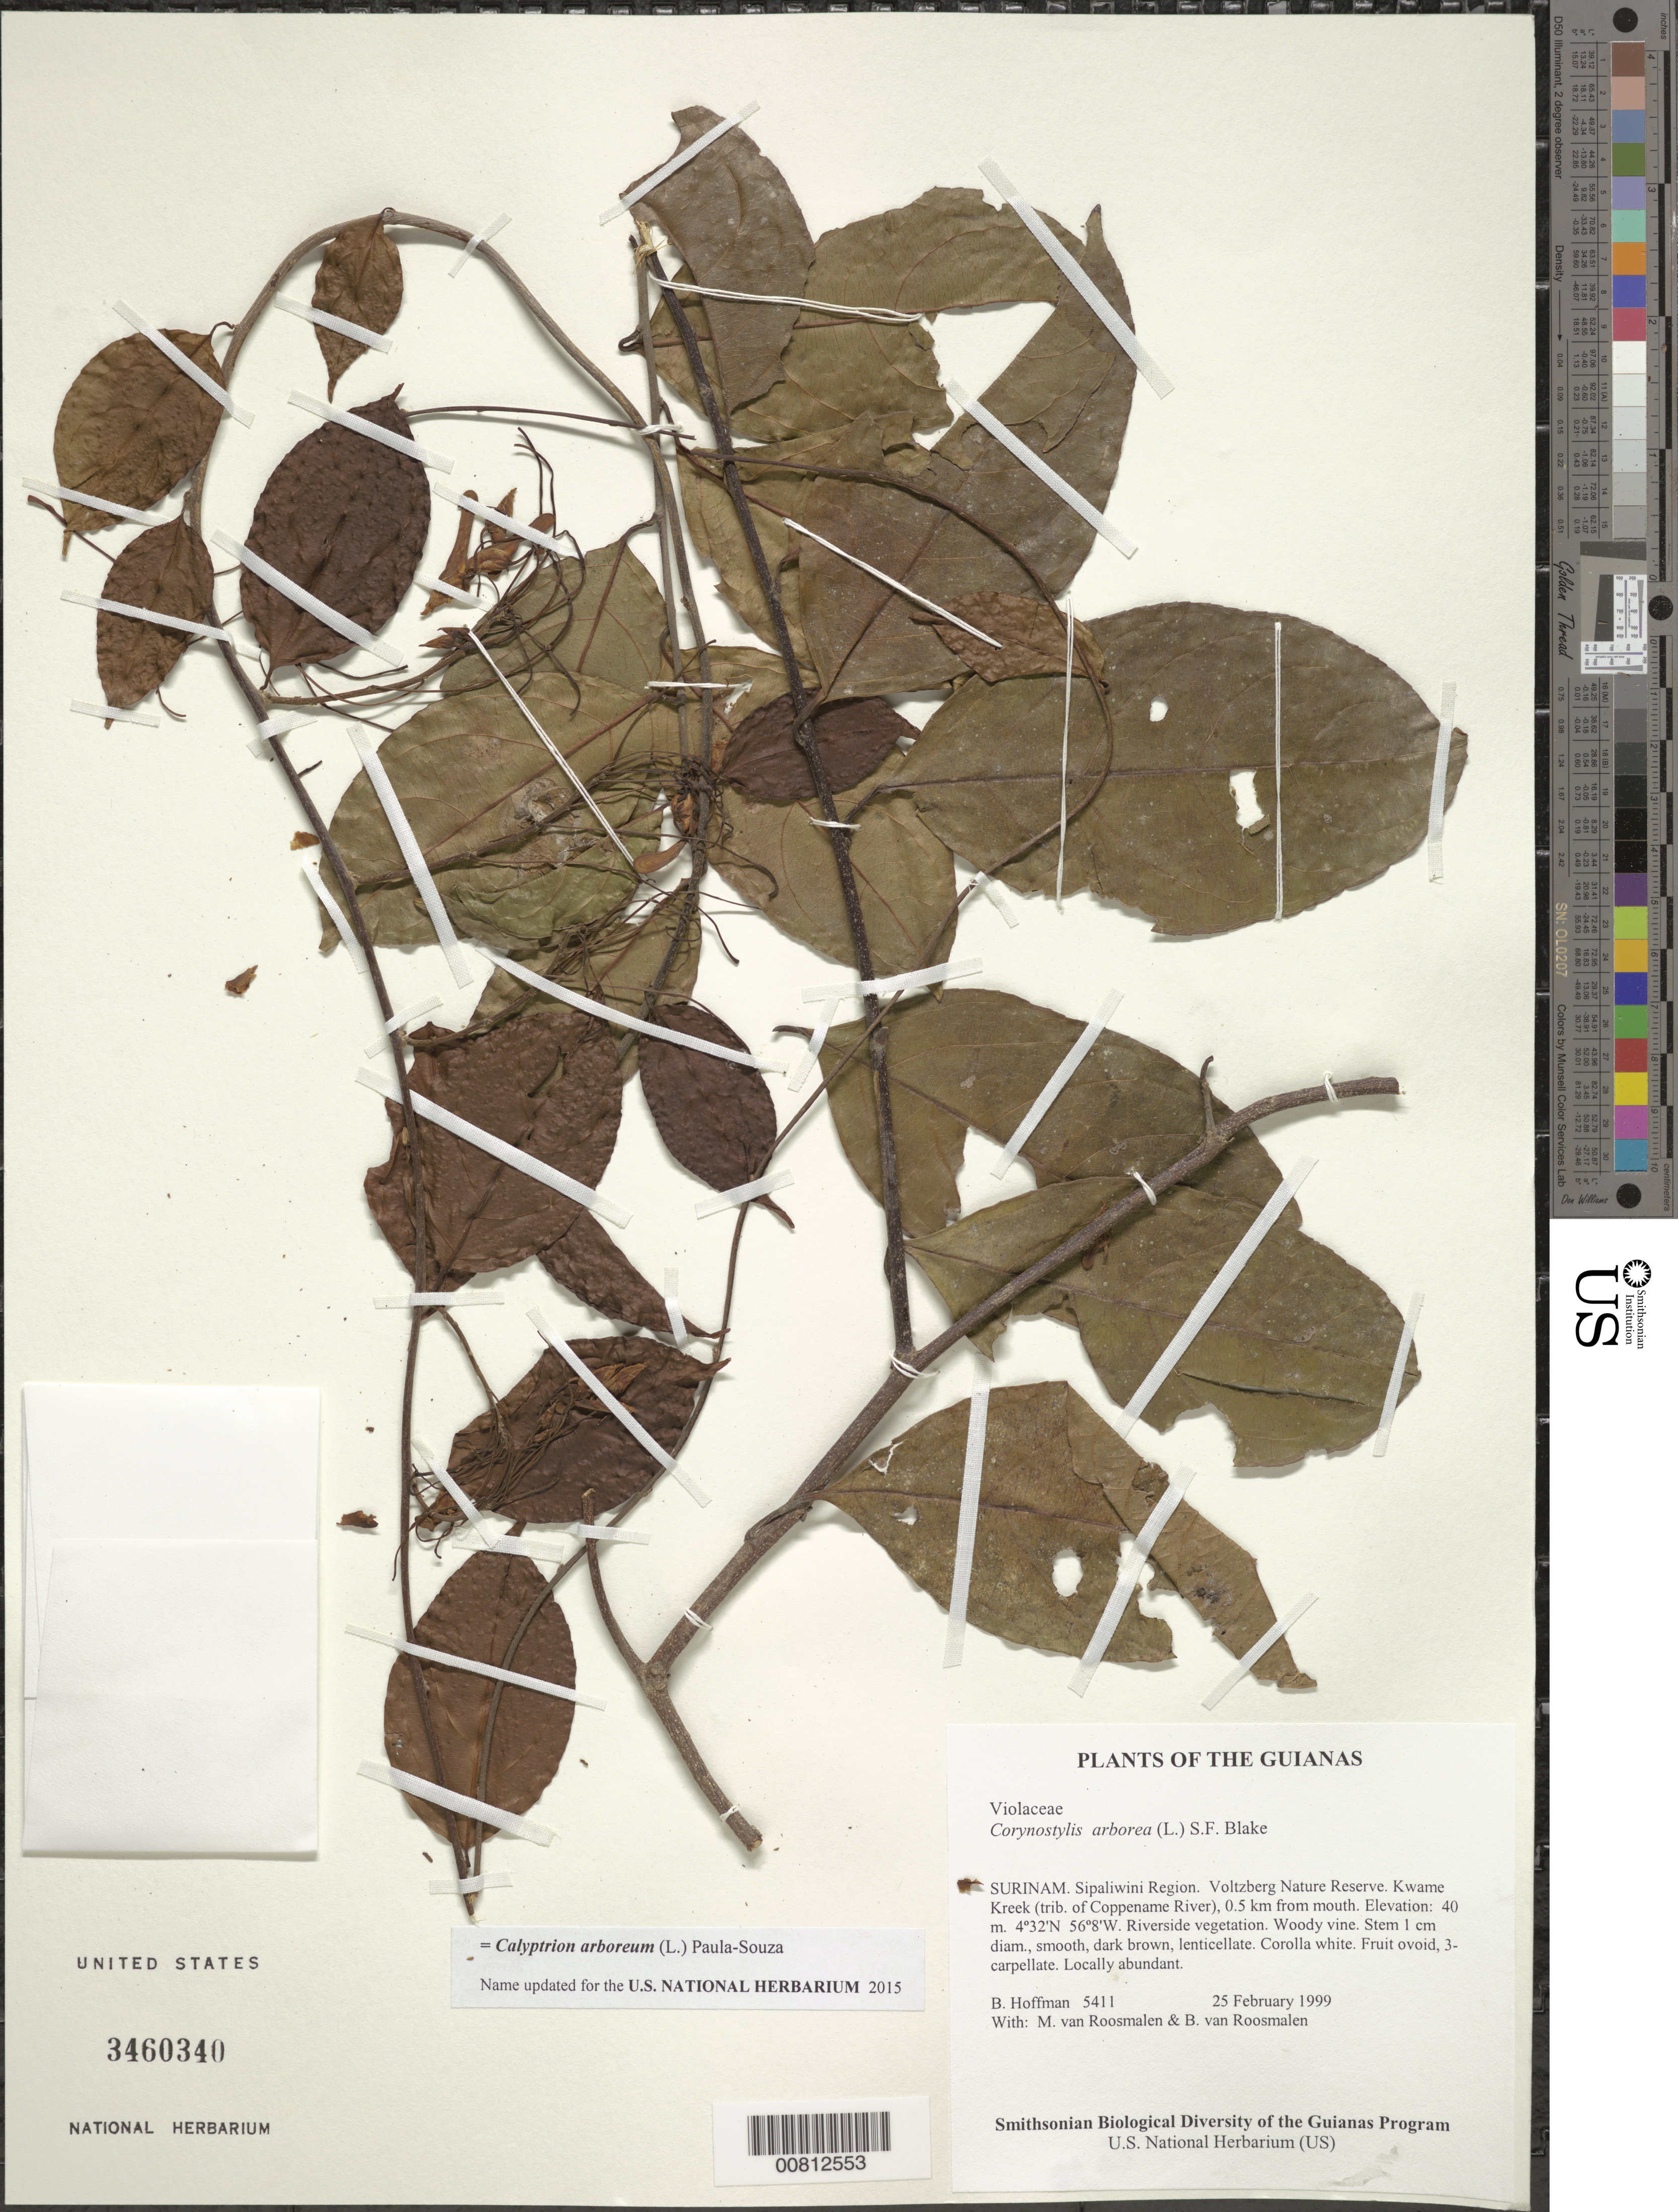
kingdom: Plantae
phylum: Tracheophyta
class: Magnoliopsida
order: Malpighiales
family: Violaceae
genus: Calyptrion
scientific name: Calyptrion arboreum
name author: (L.) Paula-Souza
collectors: B. Hoffman, M. Roosmalen & B. Van Roosmalen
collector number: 5411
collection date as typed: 25 February 1999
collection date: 1999-02-25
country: Suriname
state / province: Sipaliwini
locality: Voltzberg Nature Reserve. Kwame Kreek (trib. of Coppename River), 0.5 km from mouth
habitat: Riverside vegetation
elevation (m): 40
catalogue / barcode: US 3460340